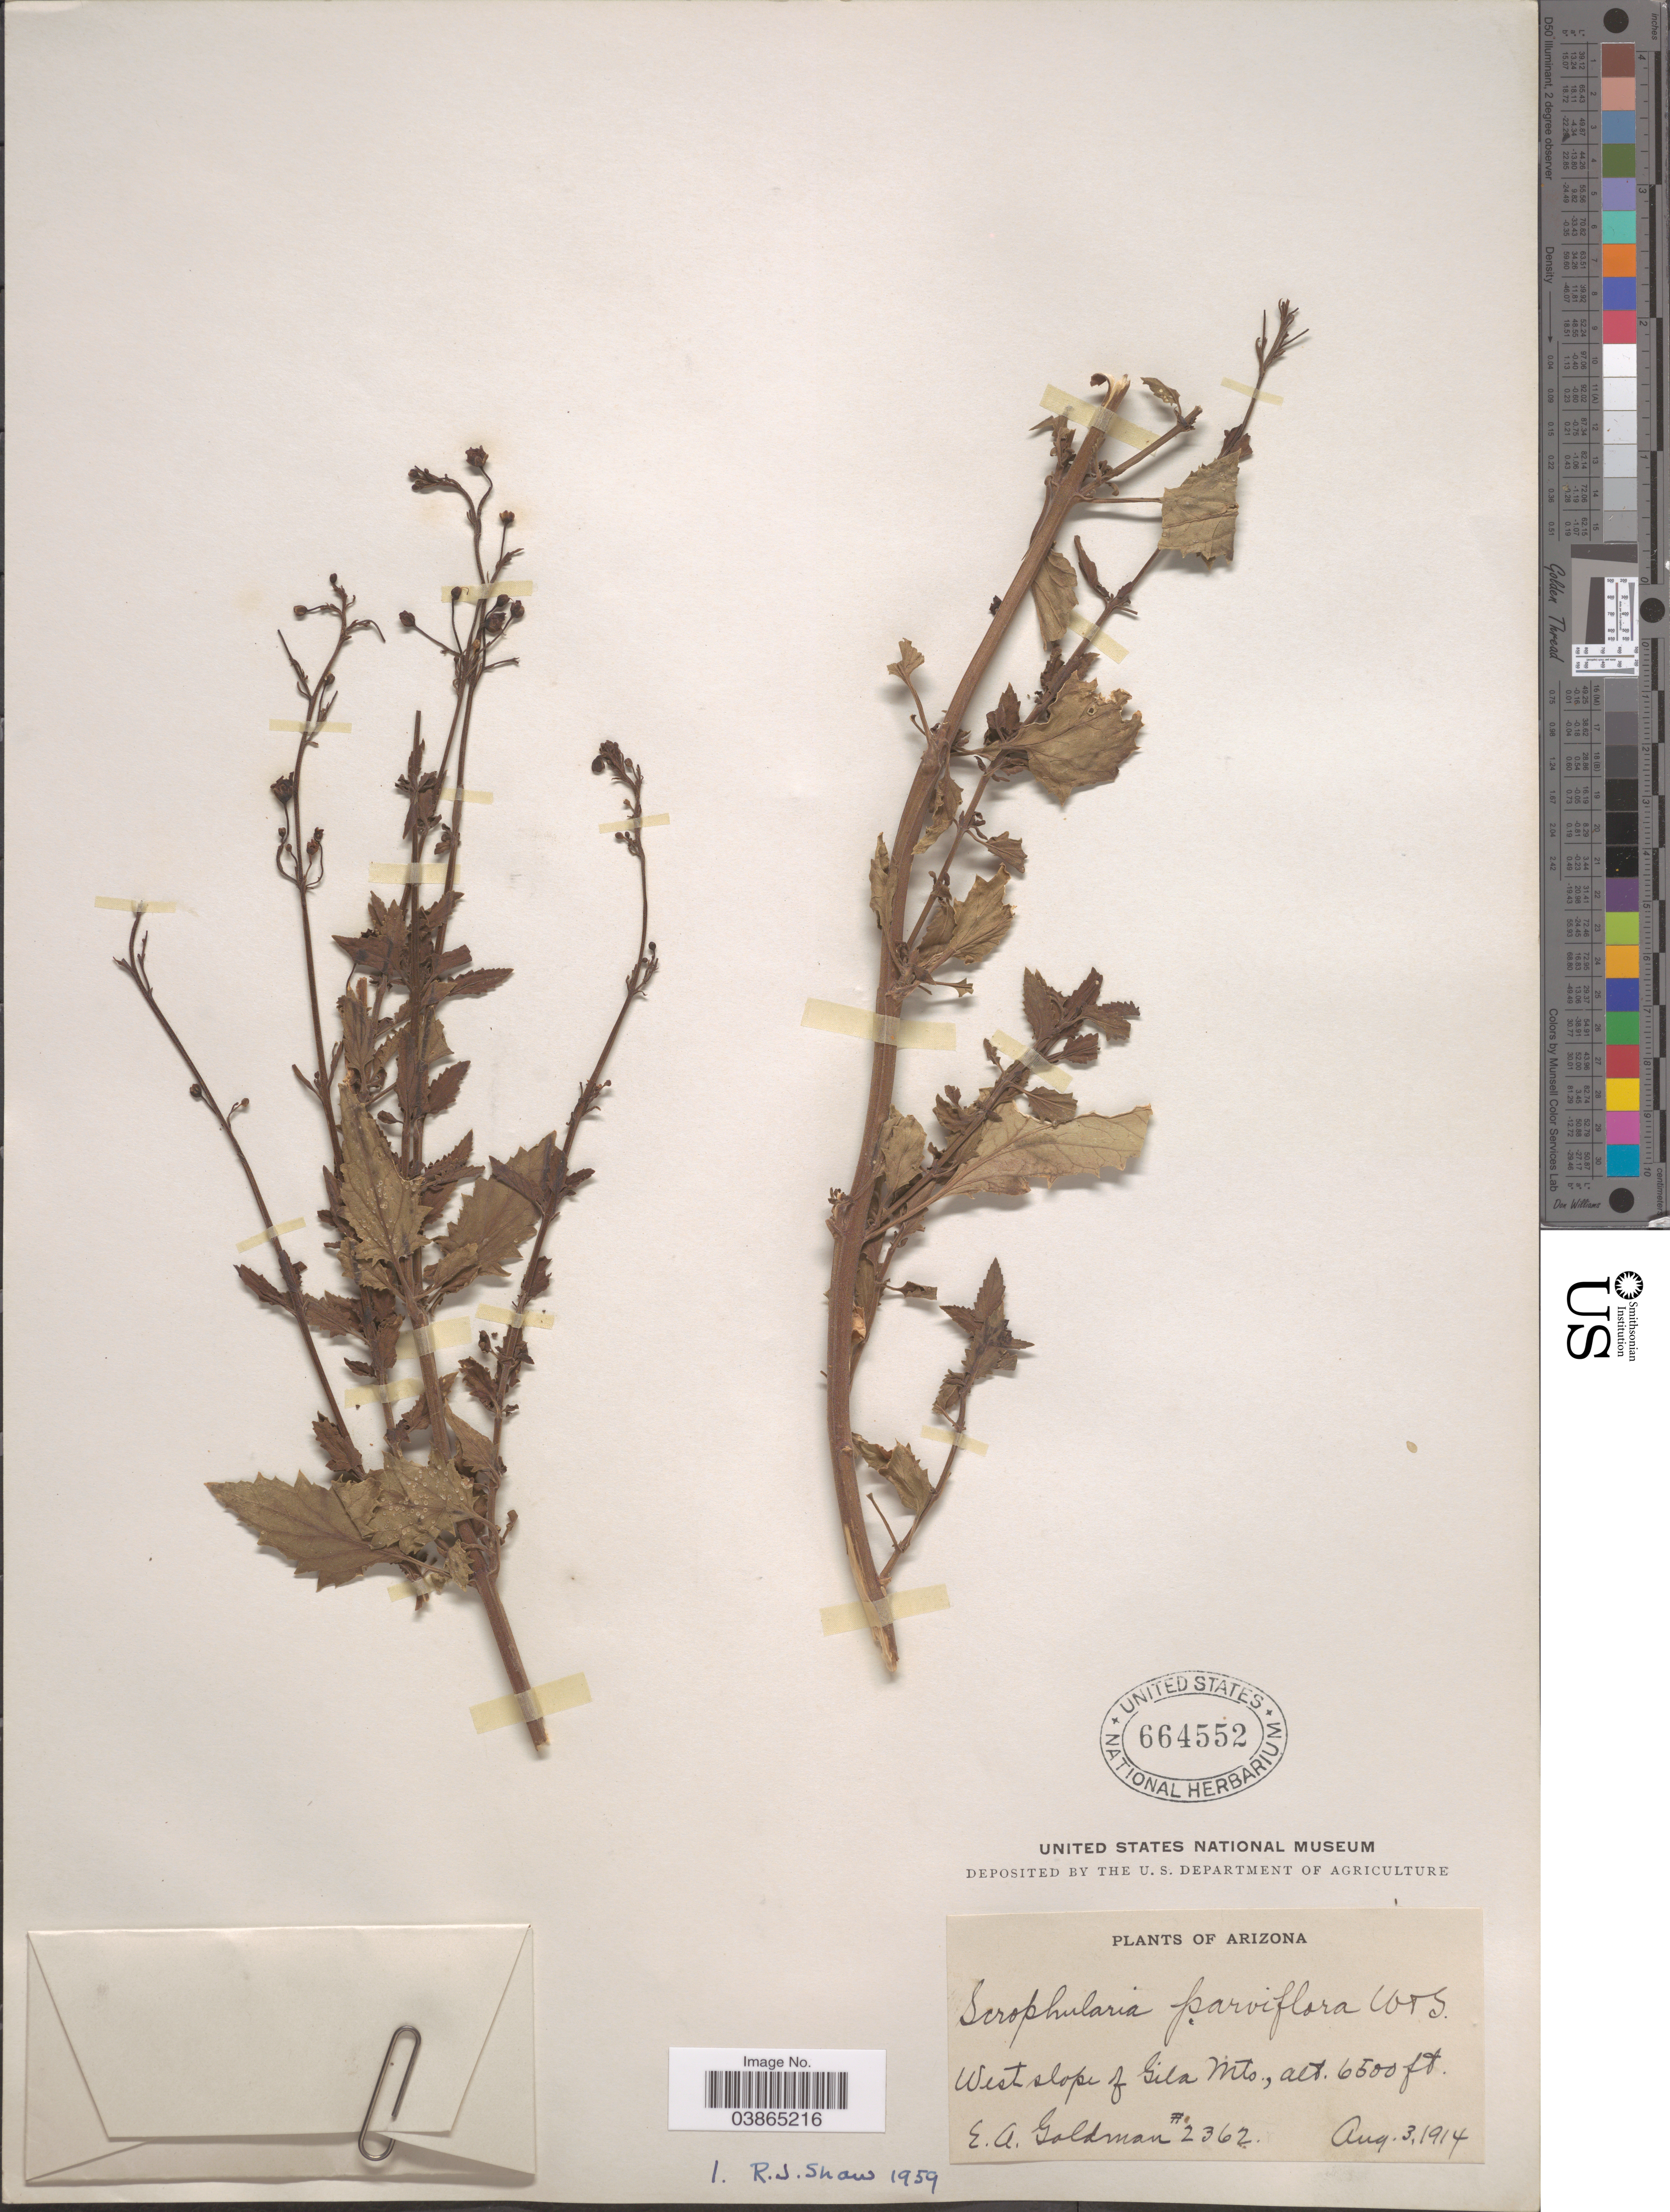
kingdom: Plantae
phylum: Tracheophyta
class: Magnoliopsida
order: Lamiales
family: Scrophulariaceae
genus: Scrophularia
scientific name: Scrophularia parviflora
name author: Wooton & Standl.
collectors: E. A. Goldman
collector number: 2362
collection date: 1914-08-03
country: United States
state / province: Arizona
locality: West slope of Gila Mts.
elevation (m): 1981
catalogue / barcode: US 664552